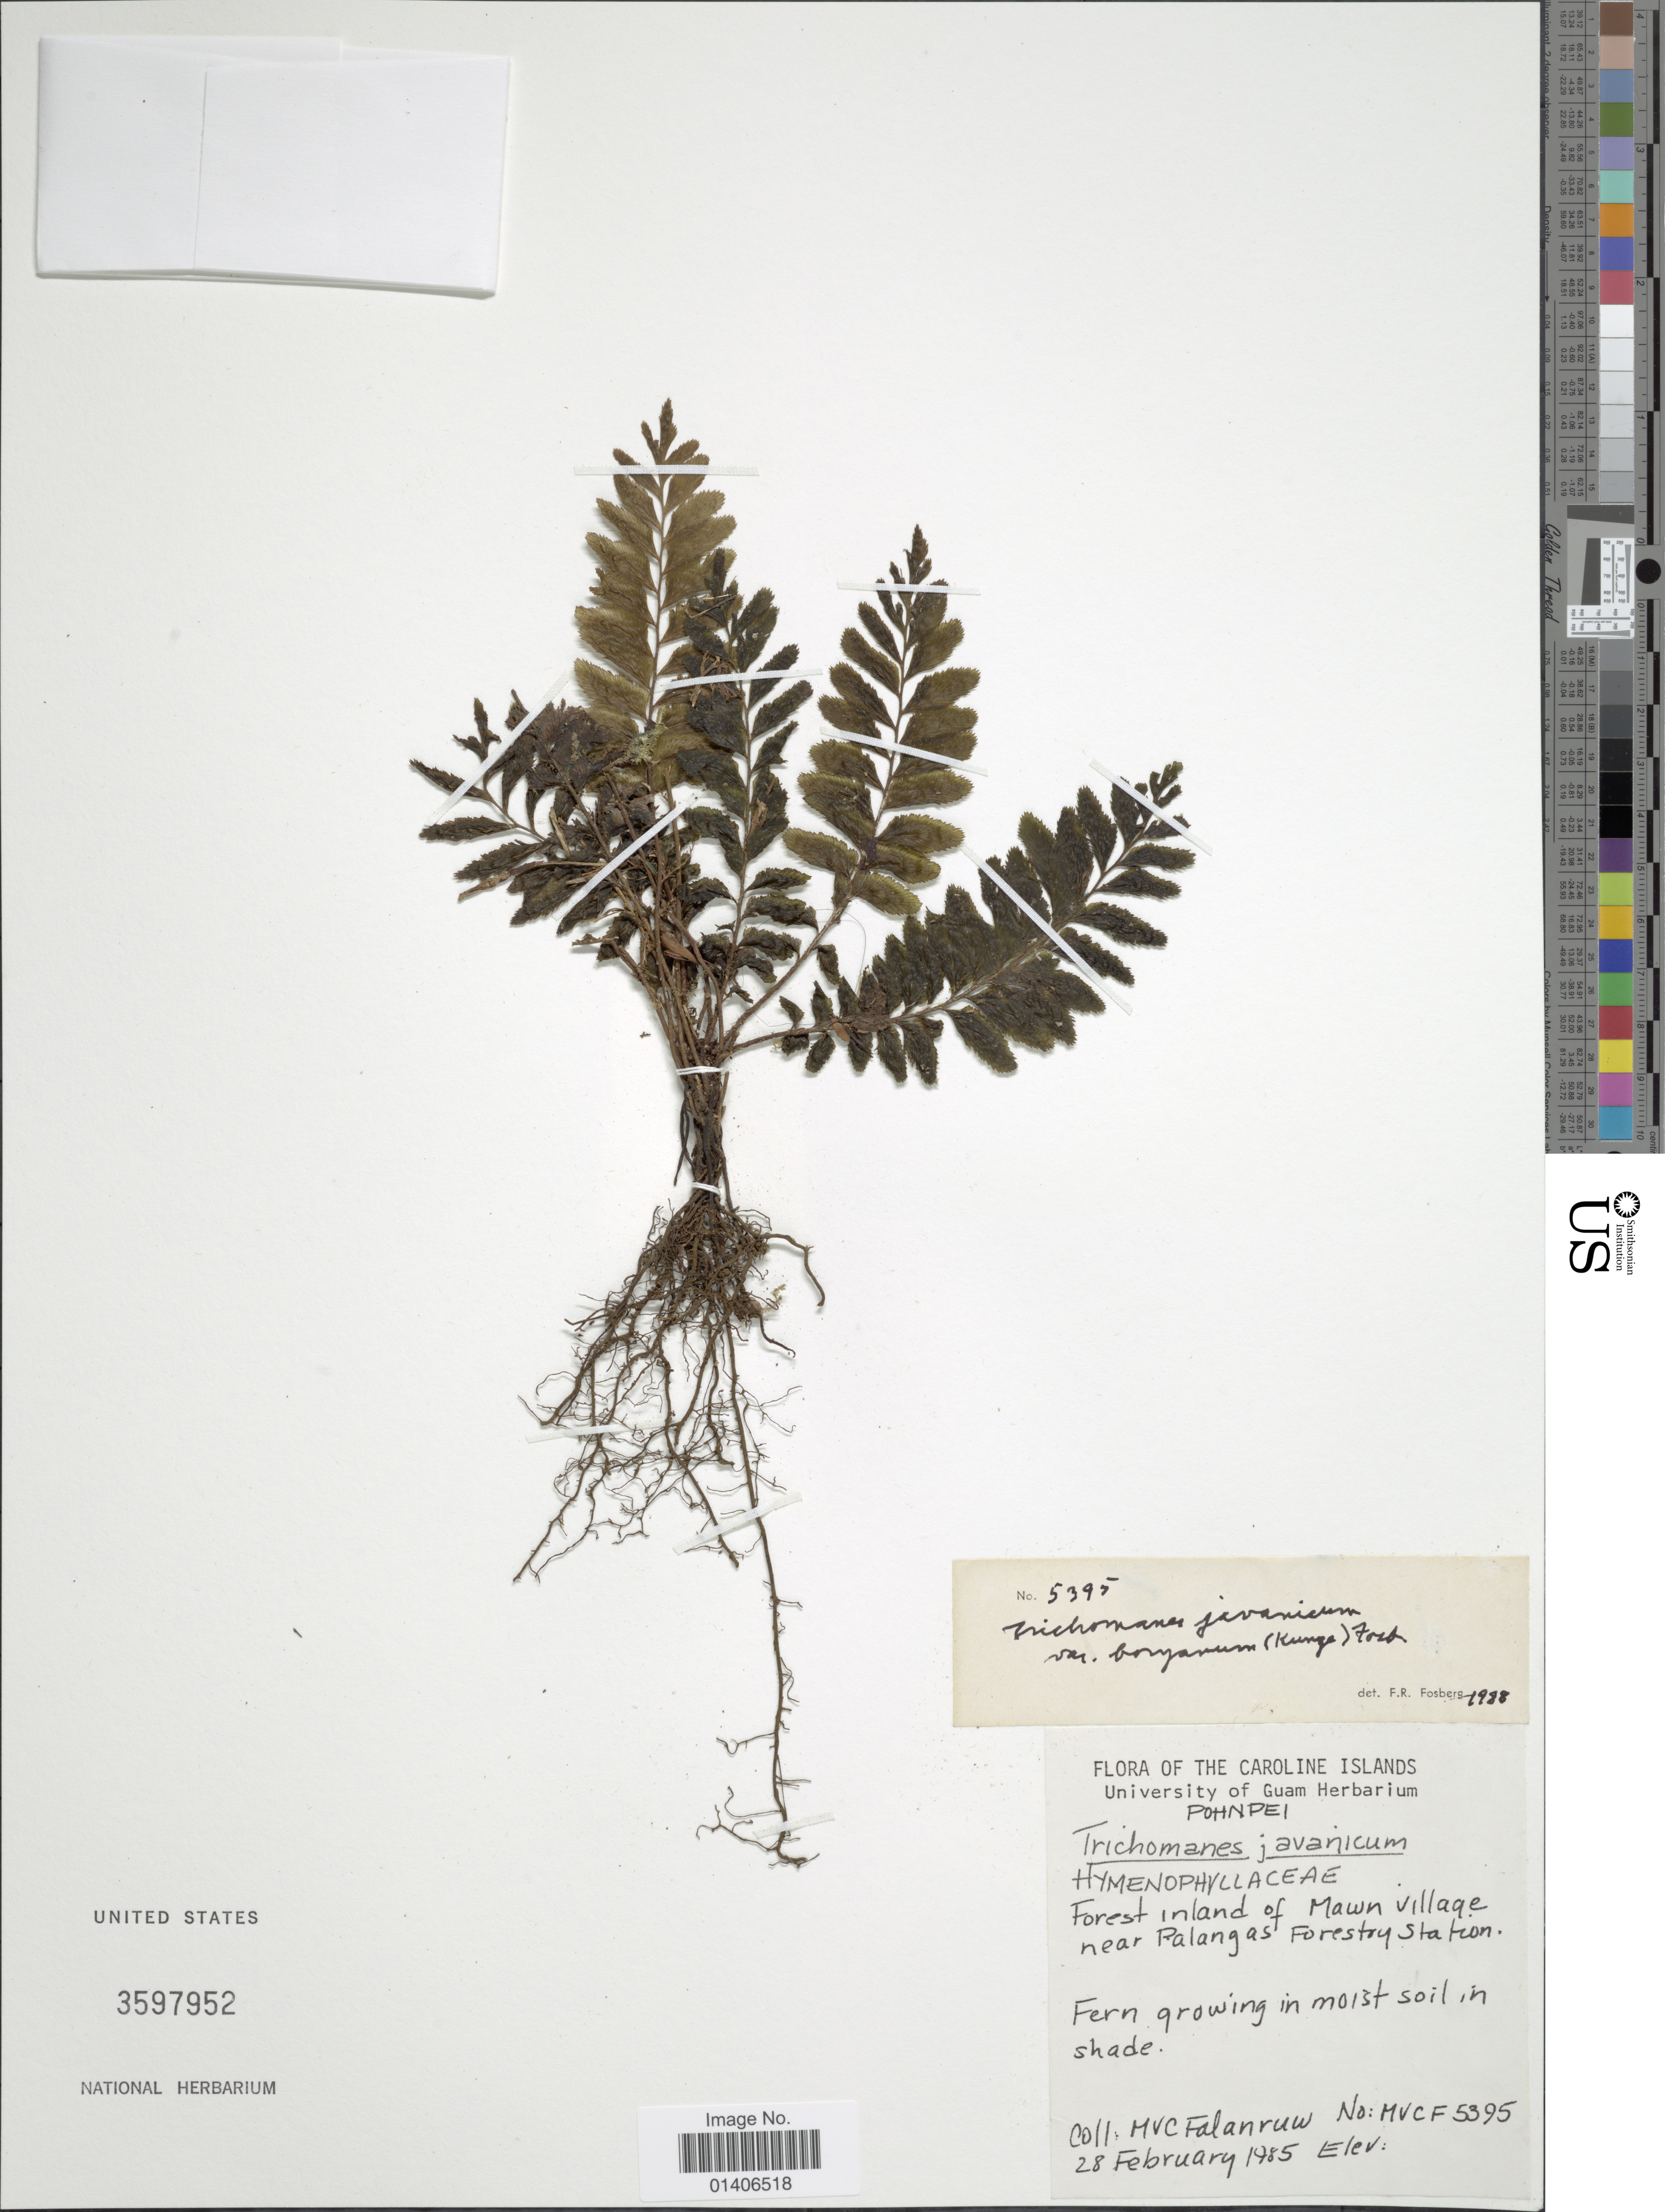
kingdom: Plantae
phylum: Tracheophyta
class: Polypodiopsida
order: Hymenophyllales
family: Hymenophyllaceae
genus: Cephalomanes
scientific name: Cephalomanes atrovirens subsp. boryanum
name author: (Kunze) K. Iwats.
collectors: M. V. Falanruw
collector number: MVCF 5395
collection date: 1985-02-28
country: Micronesia, Federated States of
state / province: Pohnpei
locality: The Caroline Islands, Forest inland of Mawn village near Palangas Forestry Station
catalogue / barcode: US 3597952